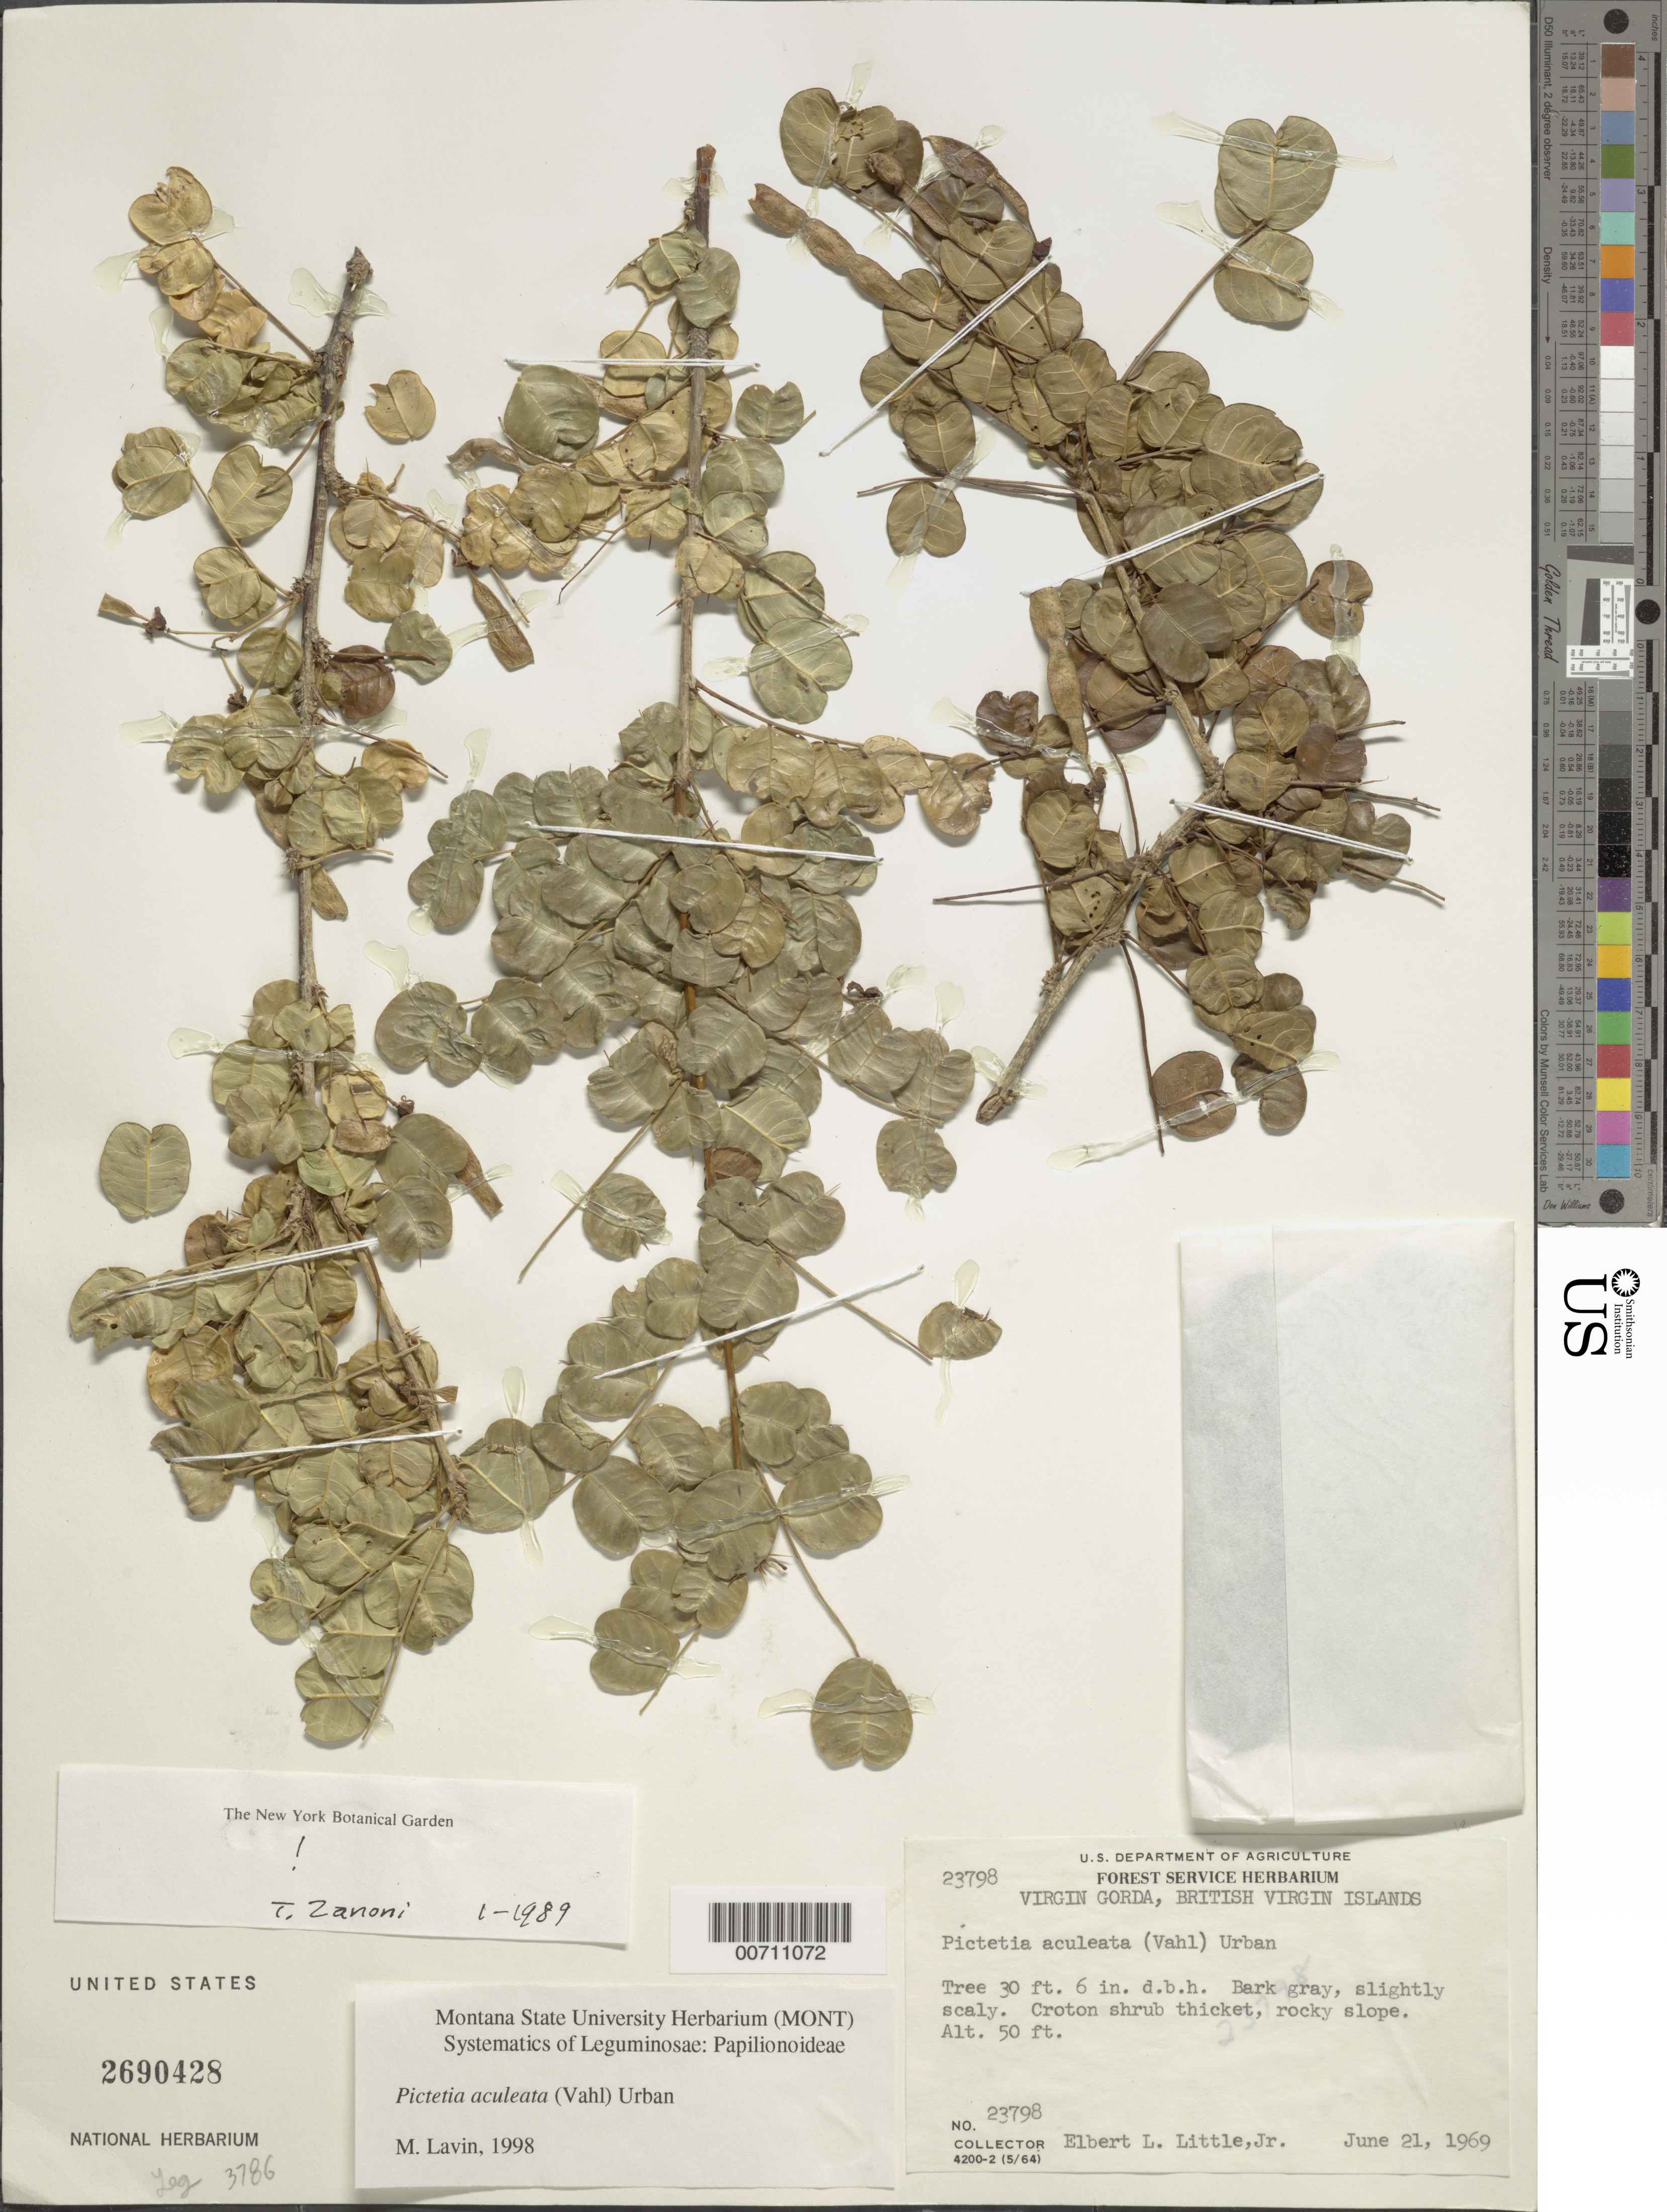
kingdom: Plantae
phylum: Tracheophyta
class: Magnoliopsida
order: Fabales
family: Fabaceae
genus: Pictetia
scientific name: Pictetia aculeata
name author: (Vahl) Urb.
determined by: Lavin, M.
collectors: E. L. Little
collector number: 21798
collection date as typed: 21 Jun 1969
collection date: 1969-06-21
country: British Virgin Islands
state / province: Virgin Gorda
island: Virgin Gorda Island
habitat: Croton shrub thicket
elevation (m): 15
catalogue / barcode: US 2690428